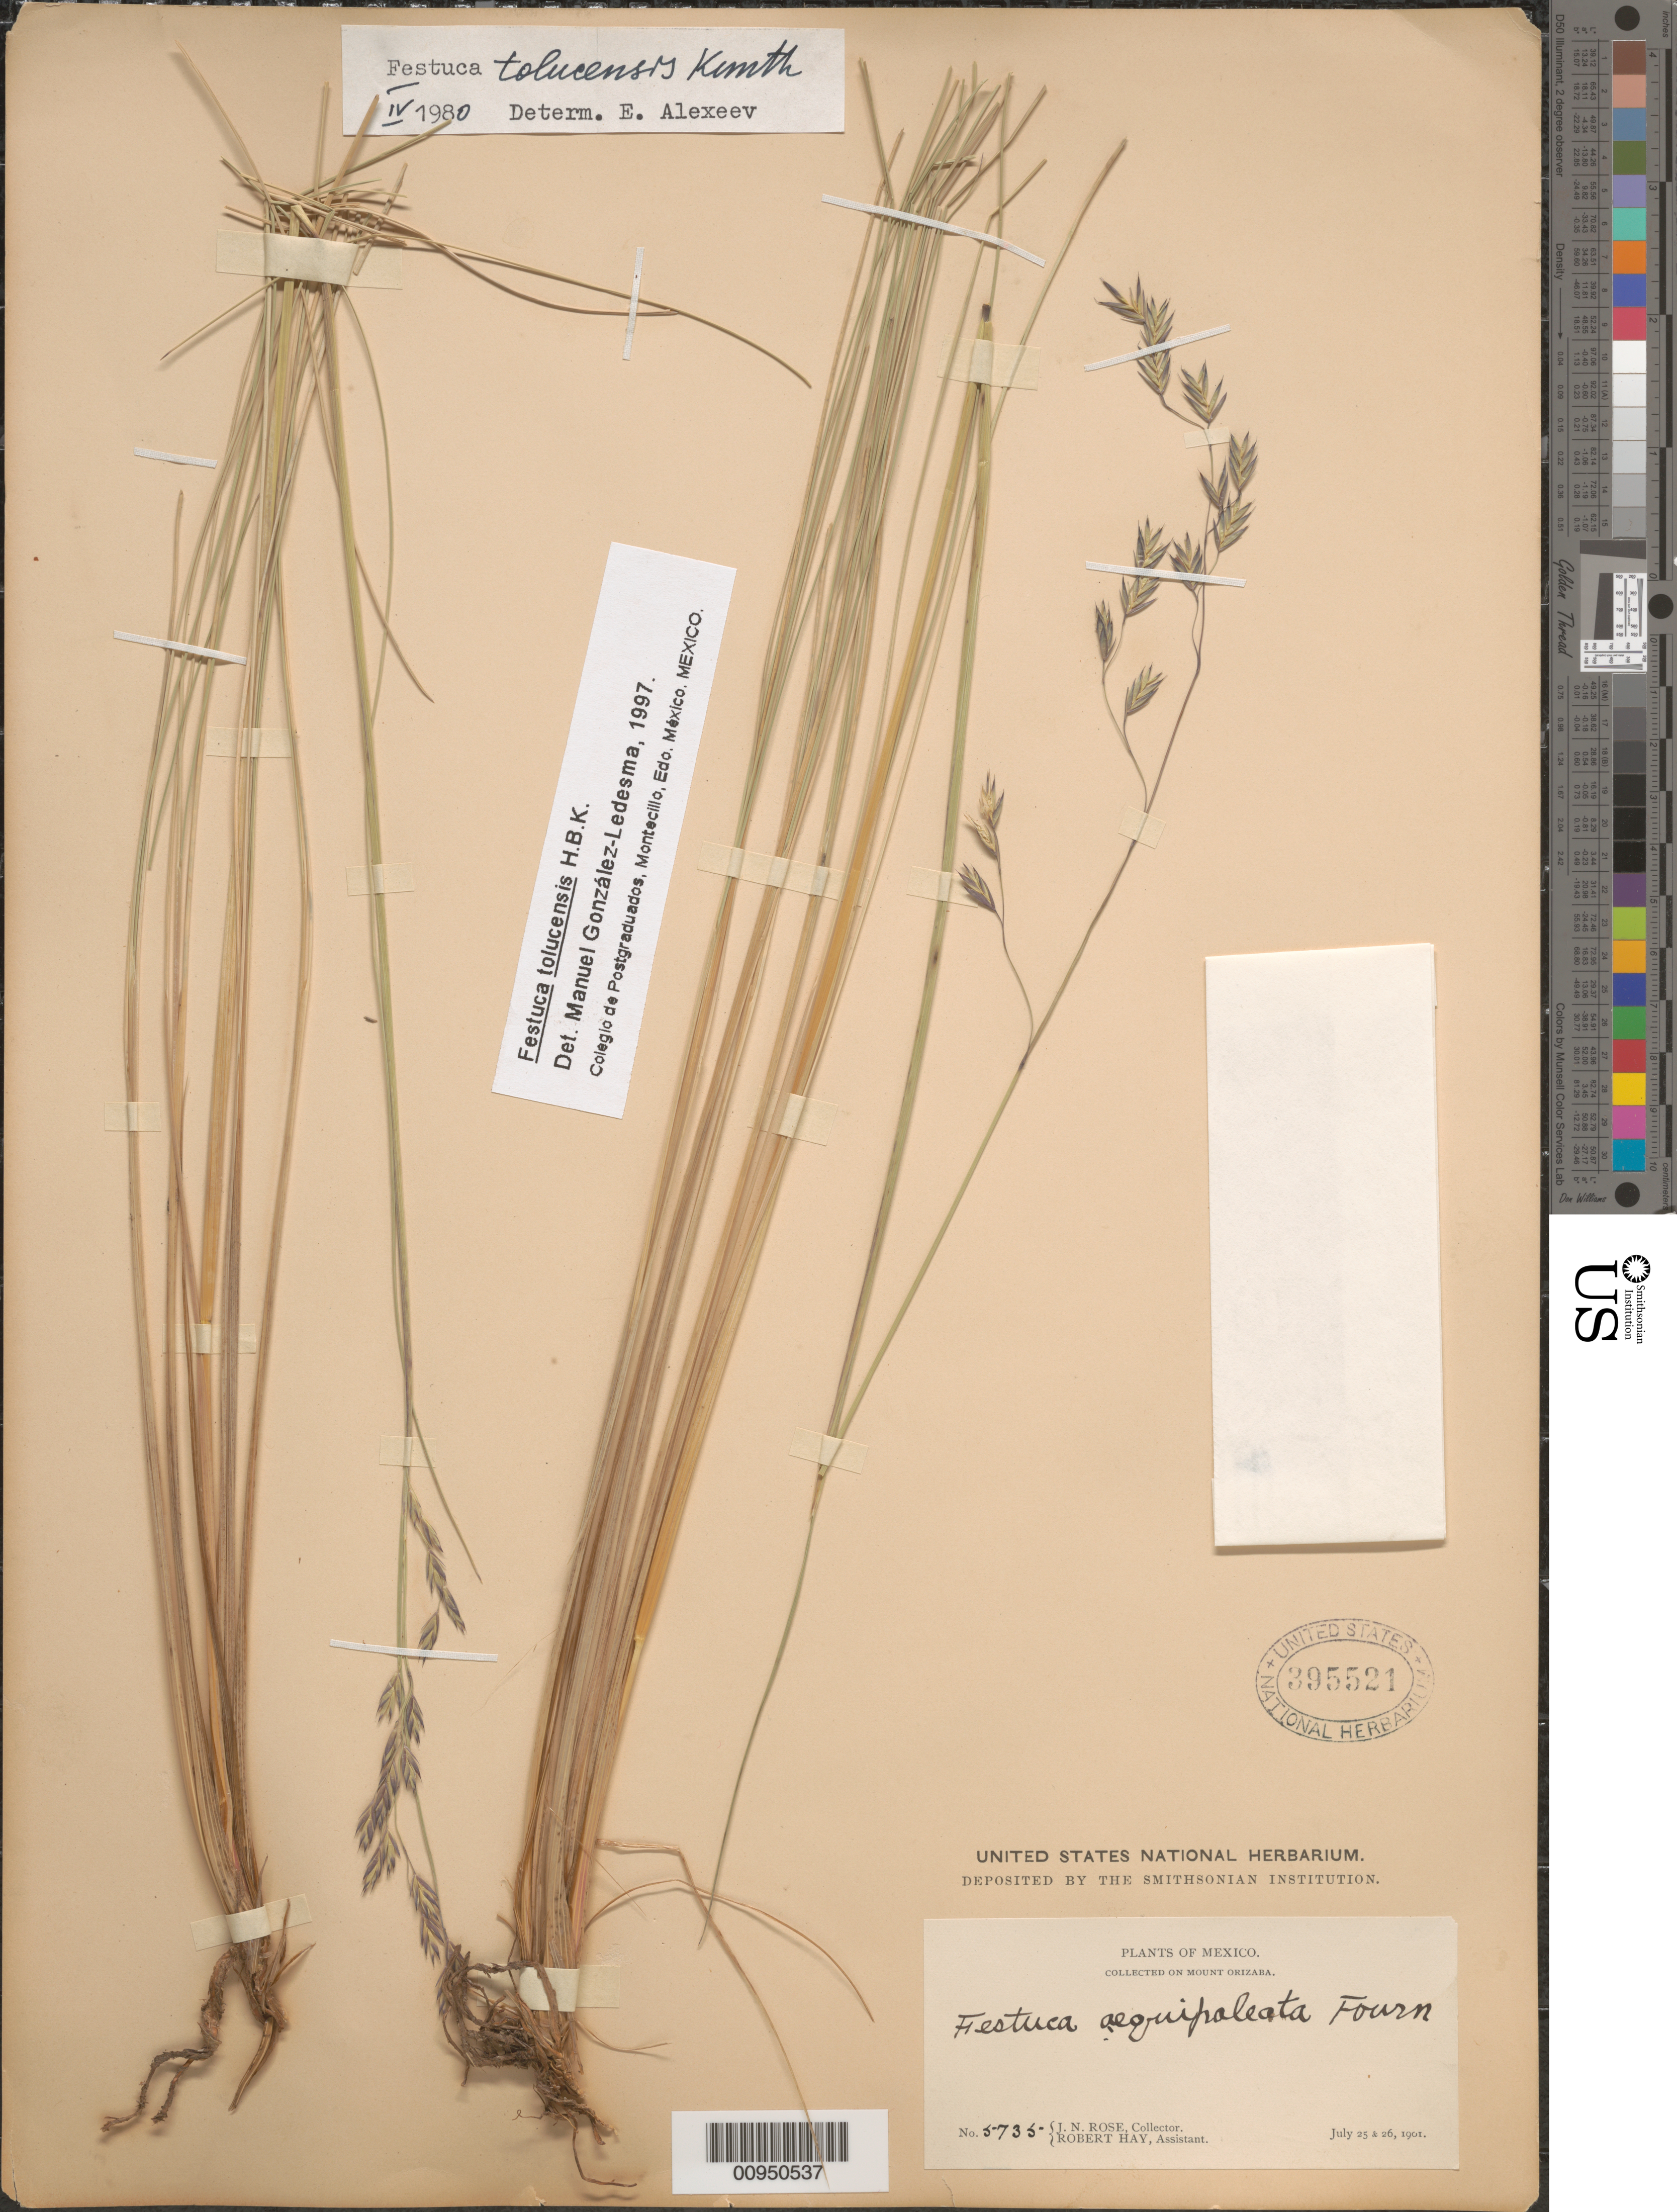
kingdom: Plantae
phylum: Tracheophyta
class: Liliopsida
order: Poales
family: Poaceae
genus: Festuca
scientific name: Festuca tolucensis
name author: Kunth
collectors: J. N. Rose & R. H. Hay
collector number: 5735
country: Mexico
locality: Mount Orizaba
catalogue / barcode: US 395521